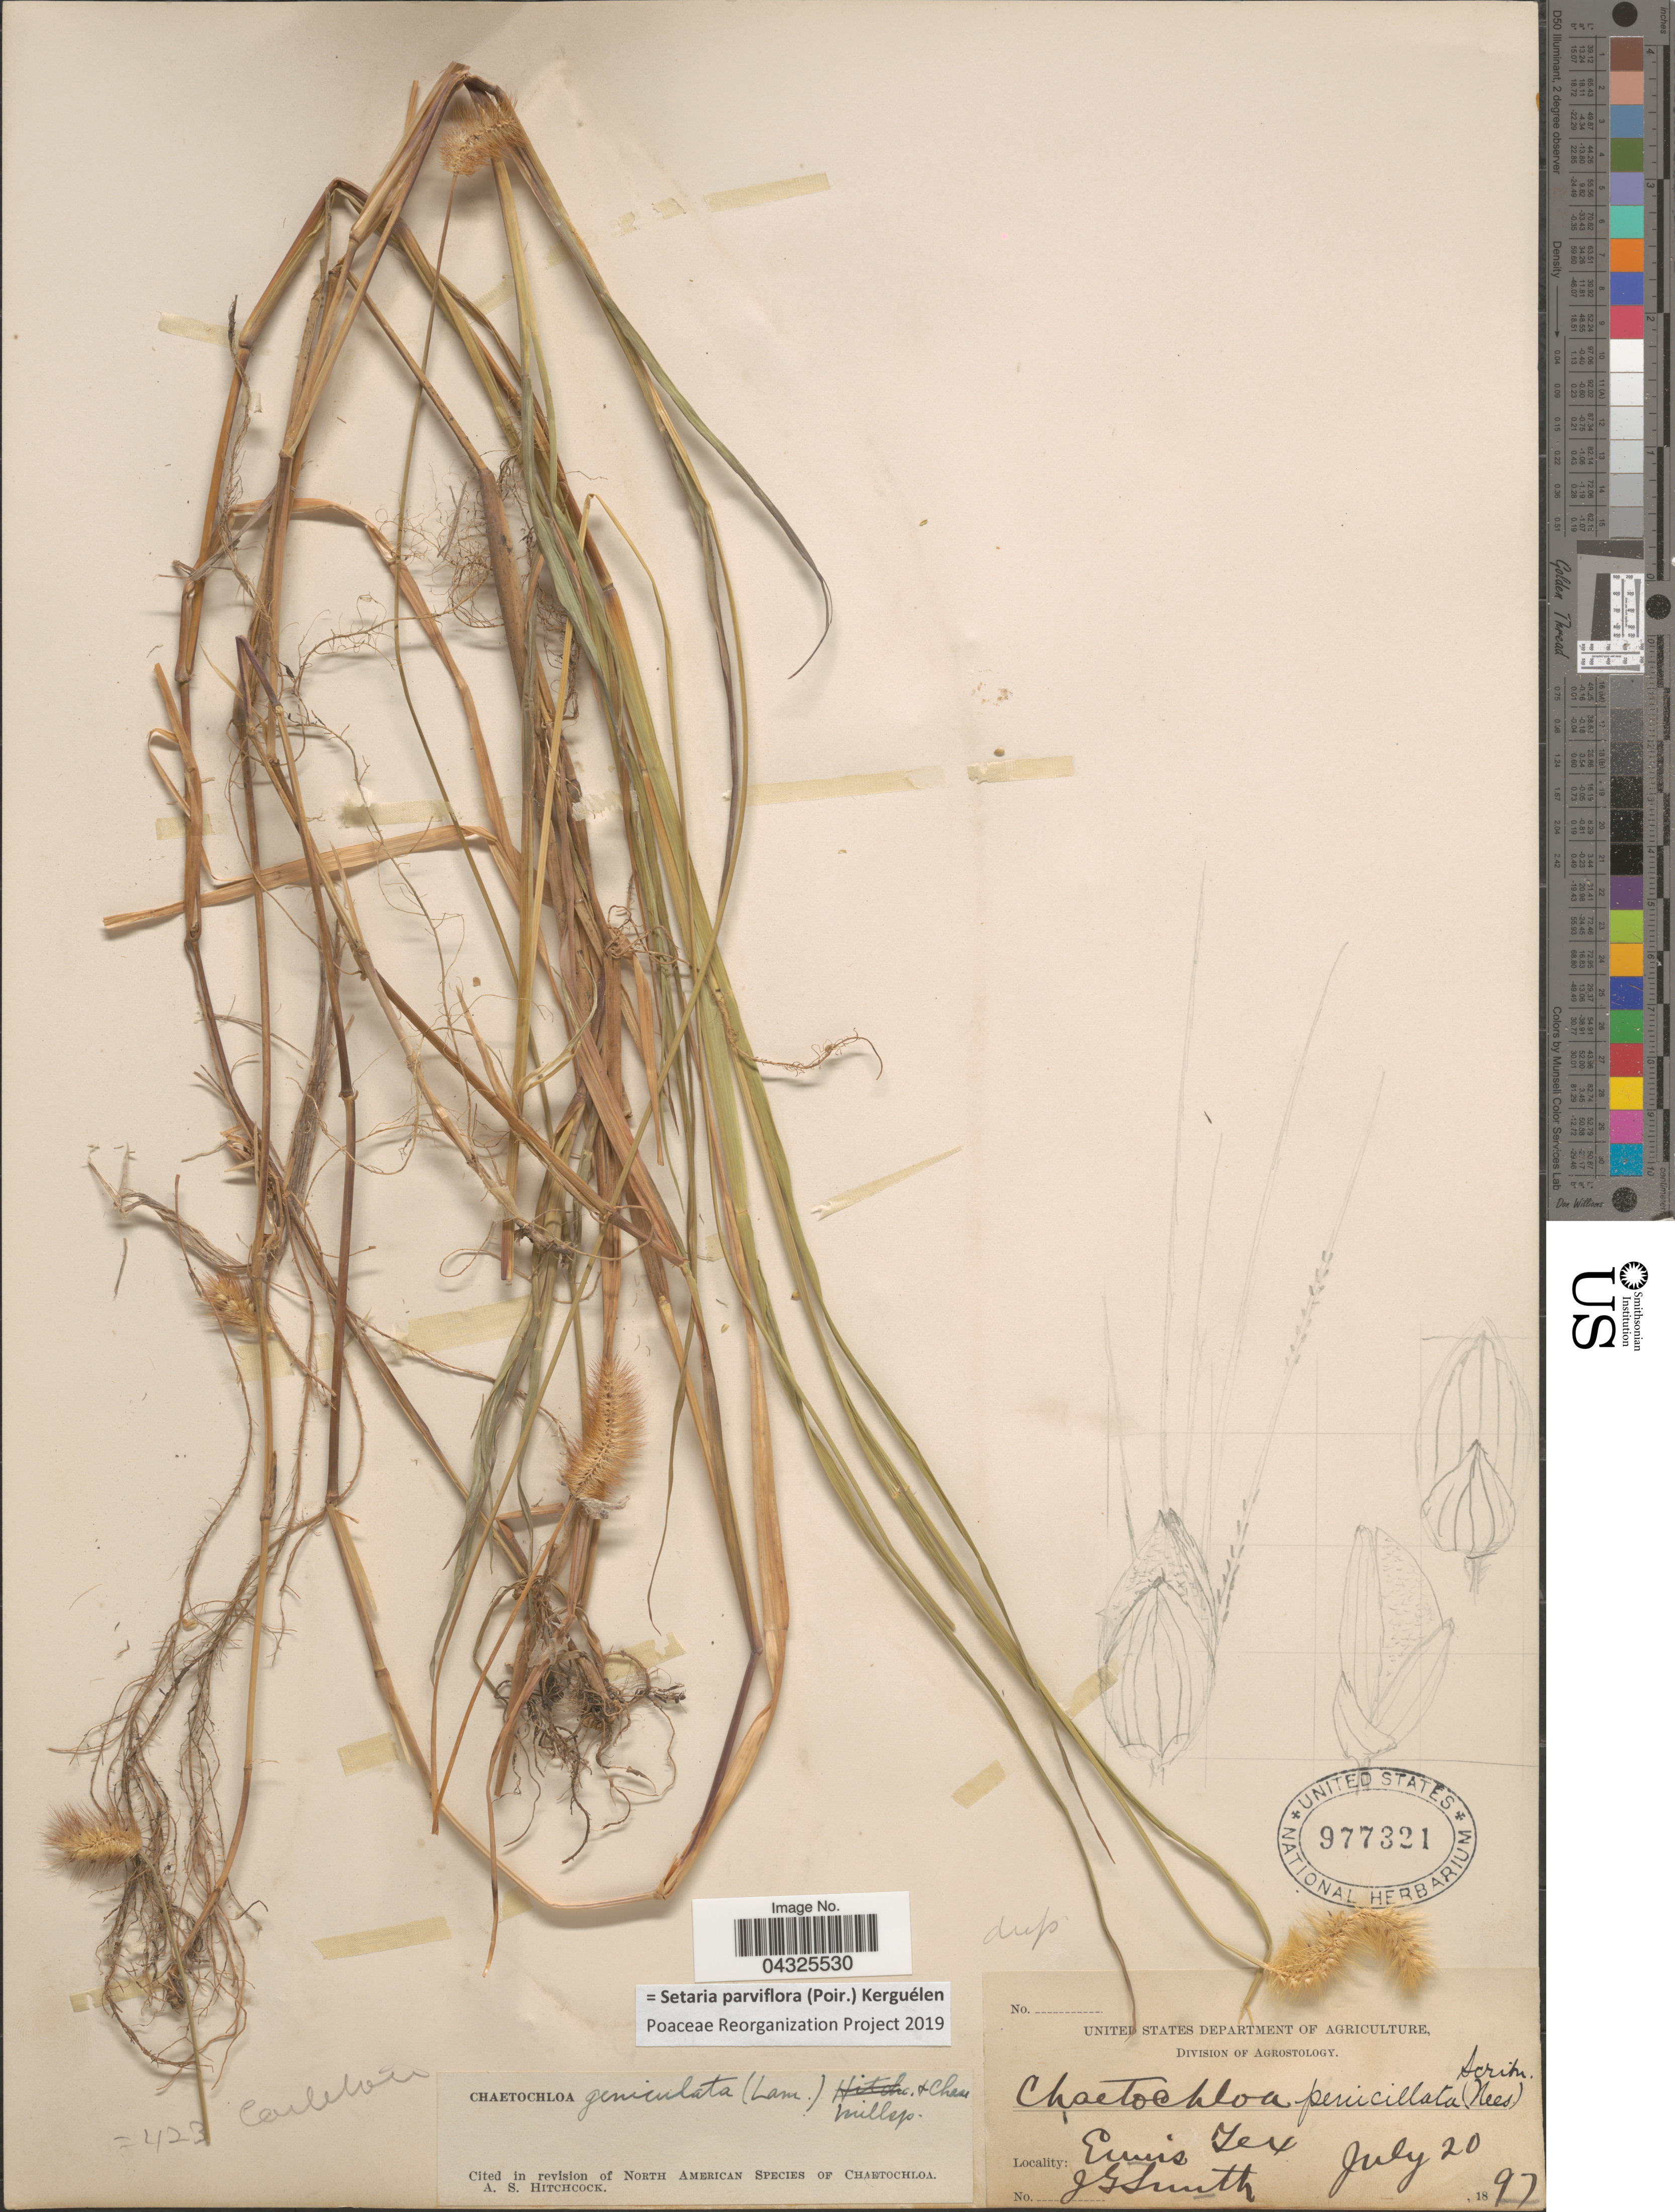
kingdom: Plantae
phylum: Tracheophyta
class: Liliopsida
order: Poales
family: Poaceae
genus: Setaria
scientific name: Setaria parviflora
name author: (Poir.) Kerguélen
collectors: G. S. Smith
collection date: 1897-07-20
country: United States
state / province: Texas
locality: Ennis.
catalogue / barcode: US 977321